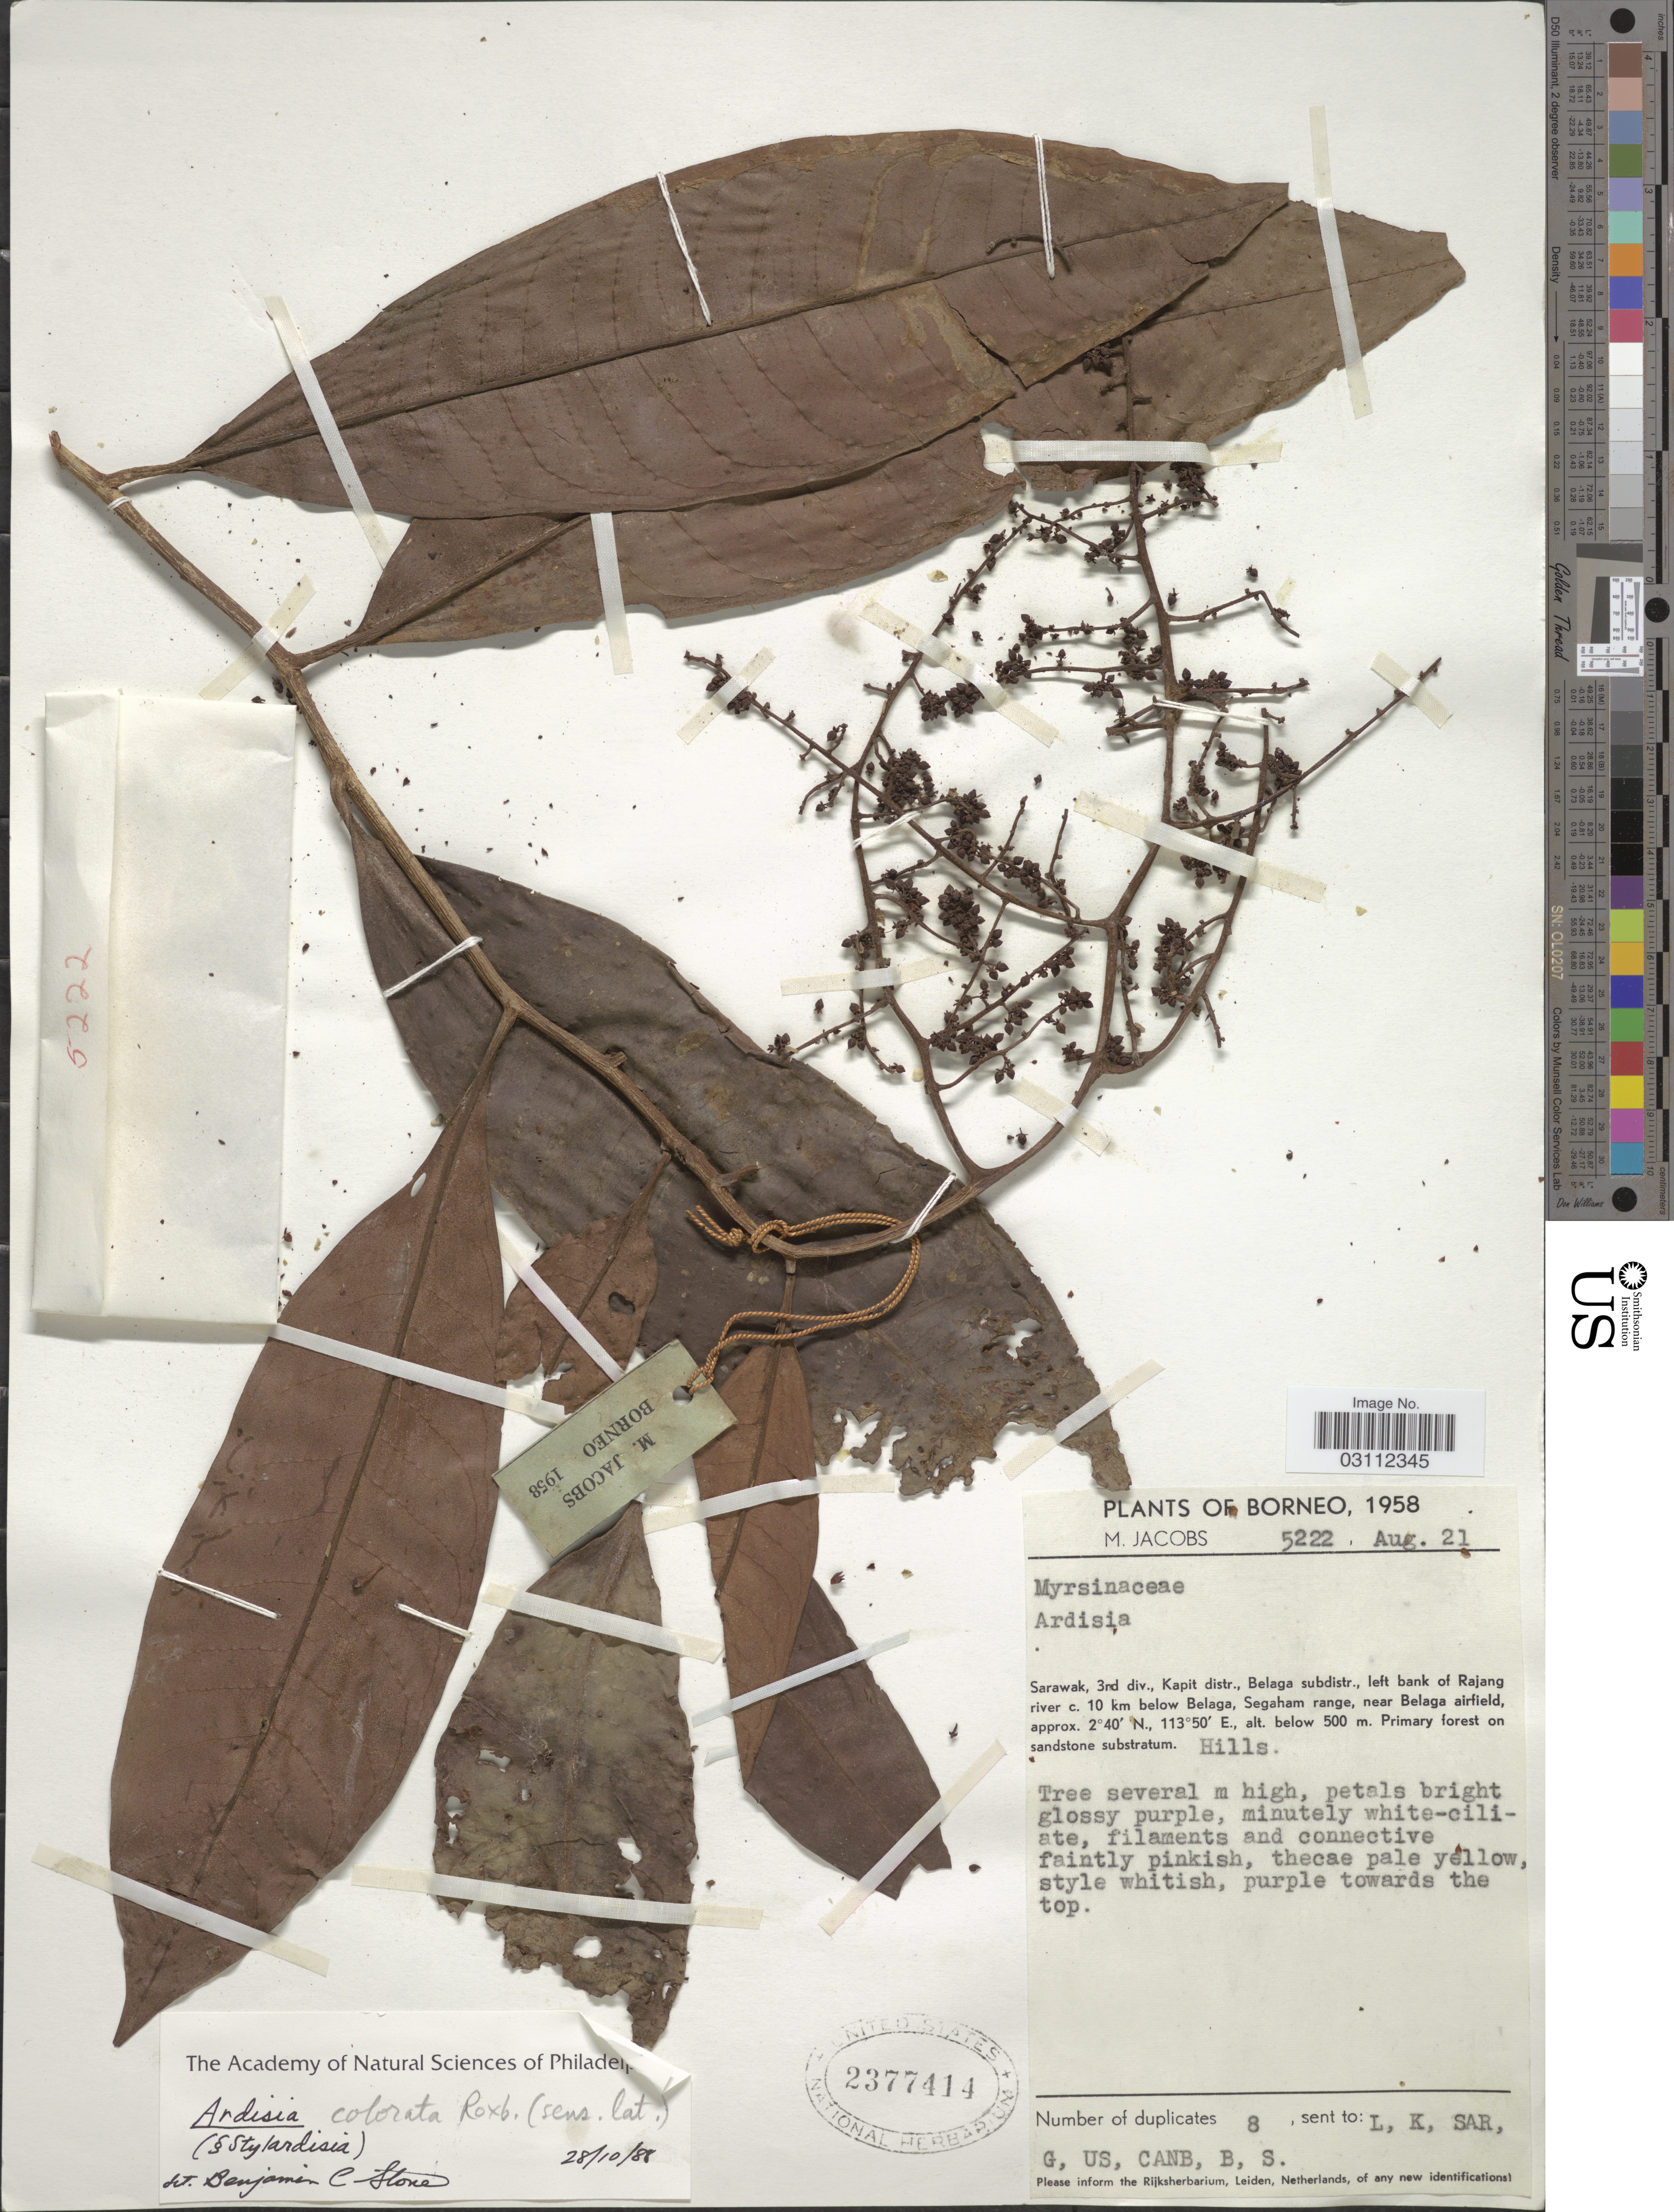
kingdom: Plantae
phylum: Tracheophyta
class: Magnoliopsida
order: Ericales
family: Primulaceae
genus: Ardisia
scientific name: Ardisia colorata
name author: Roxb.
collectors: M. Jacobs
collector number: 5222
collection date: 1958-08-21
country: Malaysia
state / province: Sarawak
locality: Borneo. 3rd div., Kapit distr., Belaga subdistr., left bank of Rajang river c. 10 km below Belaga, Segaham range, near Belaga airfield.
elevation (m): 500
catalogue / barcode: US 2377414